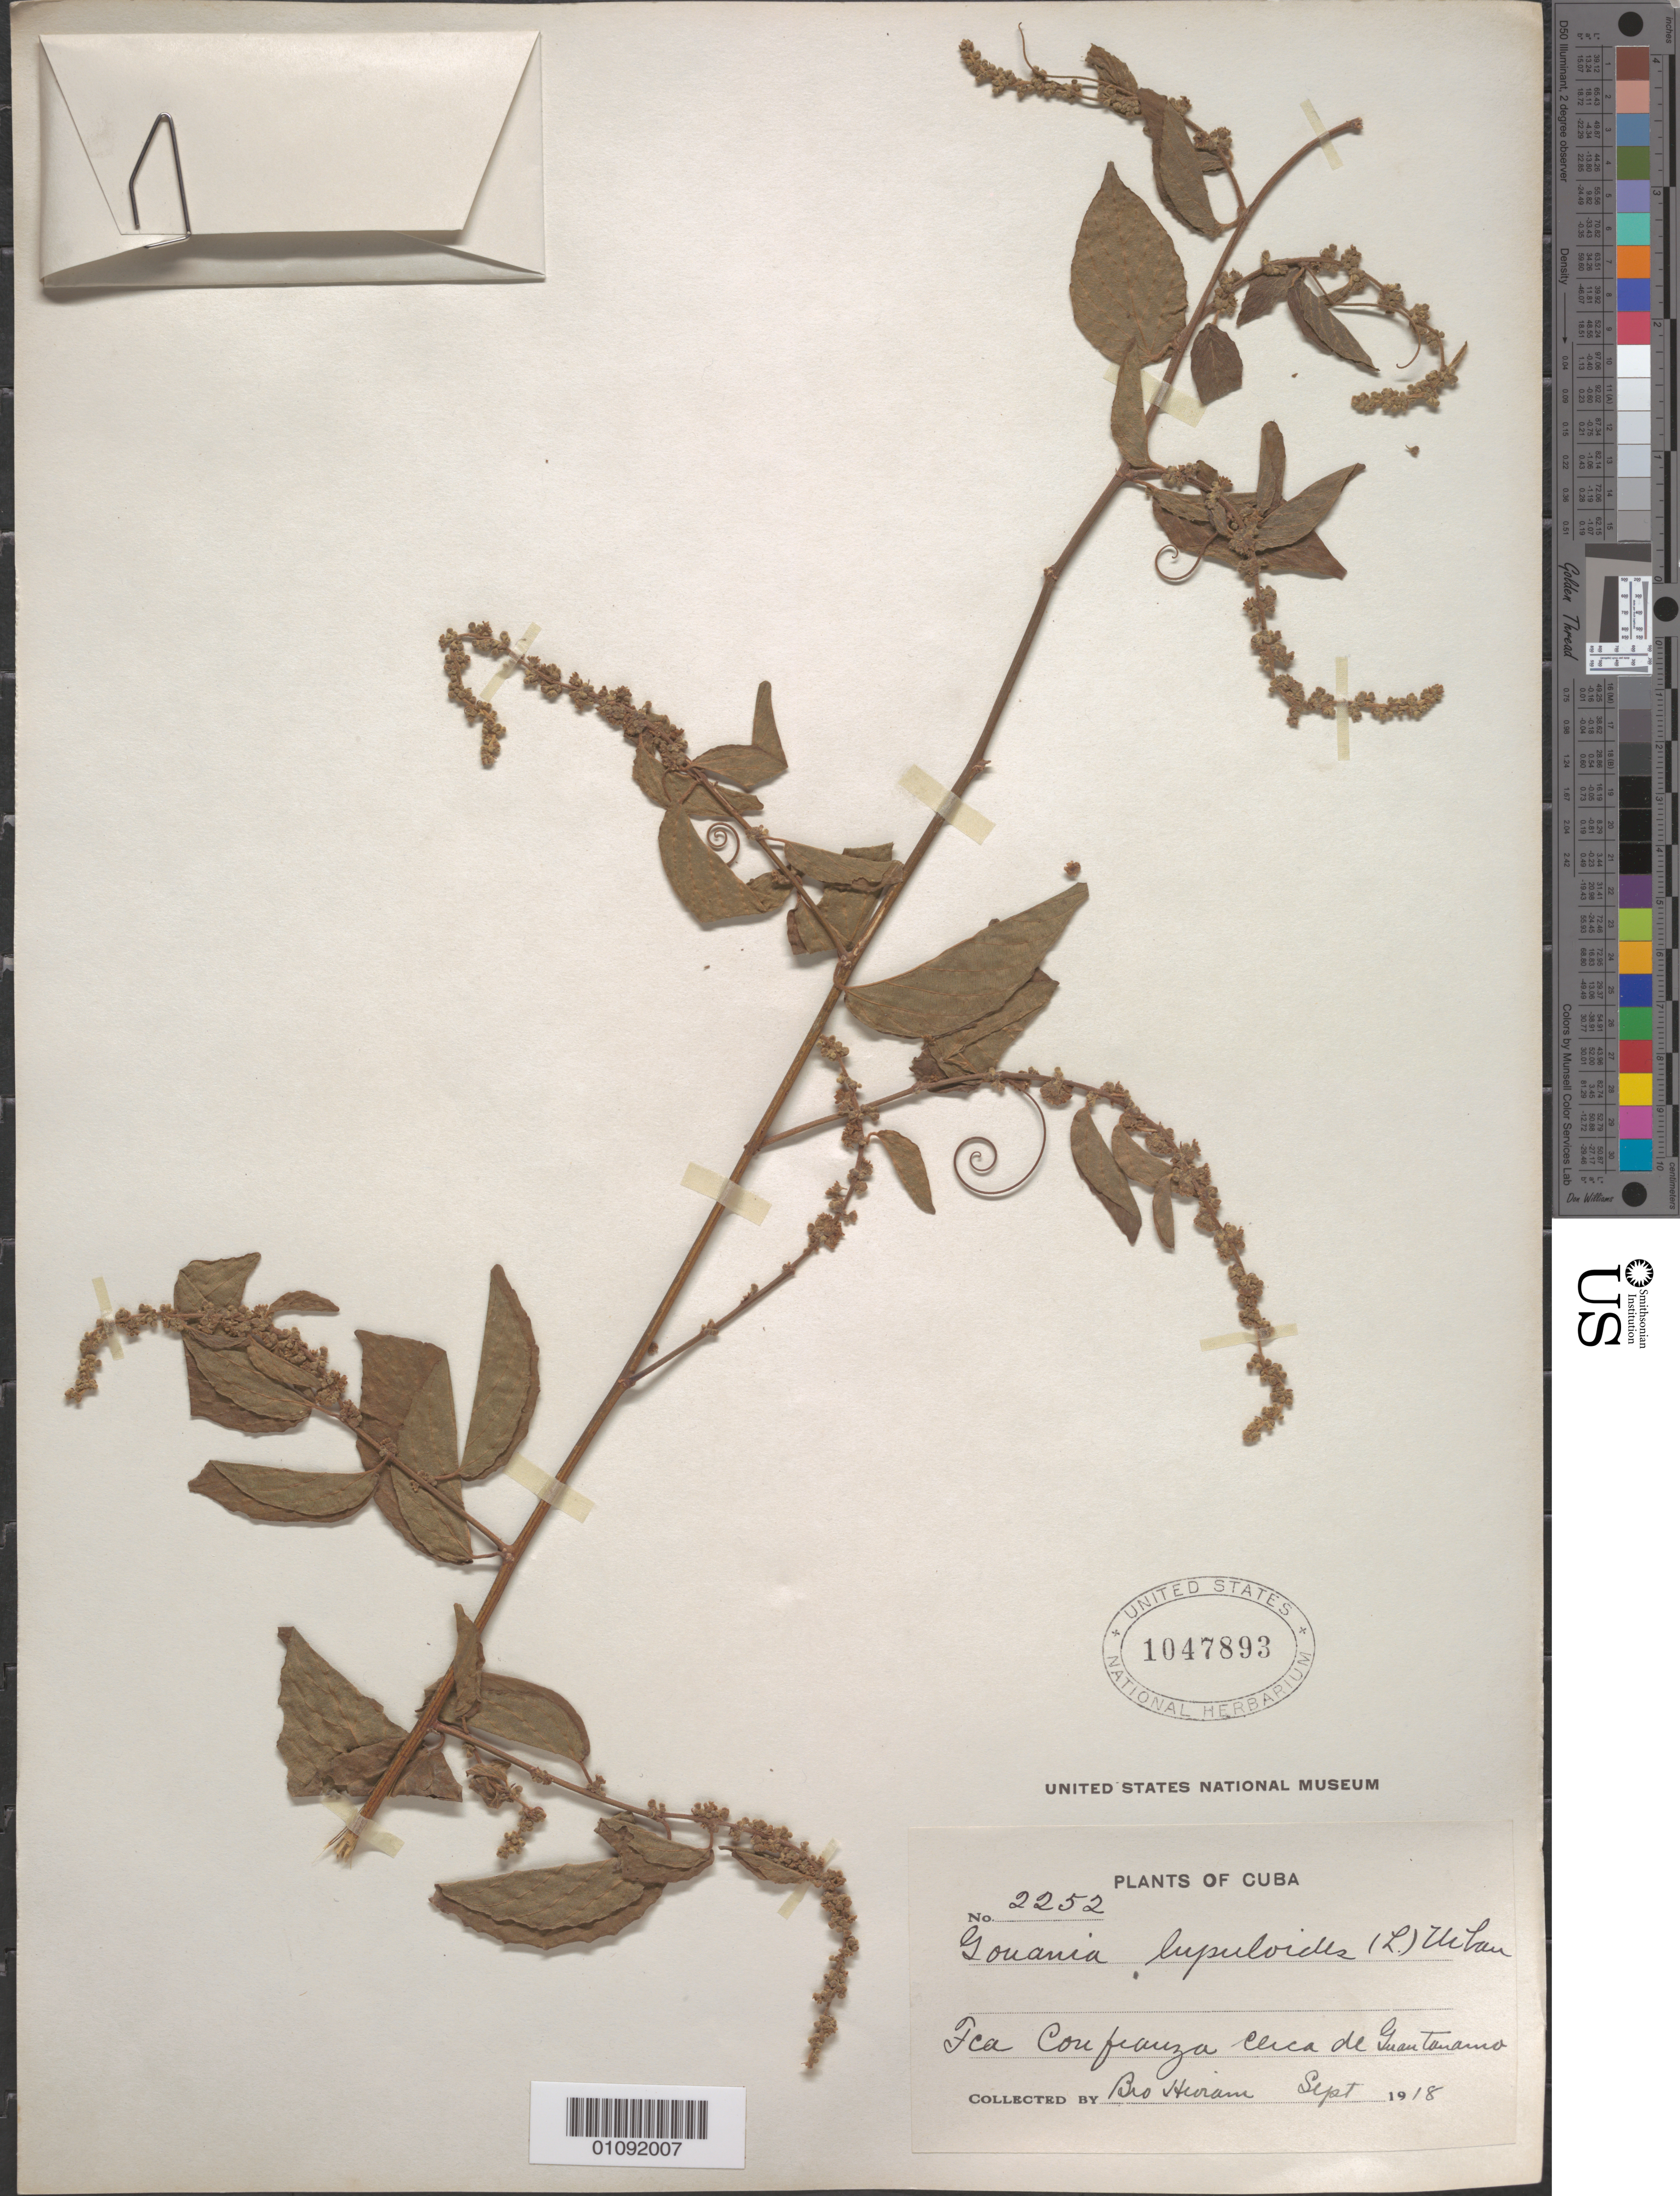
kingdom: Plantae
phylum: Tracheophyta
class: Magnoliopsida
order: Rosales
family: Rhamnaceae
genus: Gouania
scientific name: Gouania lupuloides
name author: (L.) Urb.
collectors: Bro. Hioram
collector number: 2252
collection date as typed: Sep 1918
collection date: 1918-09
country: Cuba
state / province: Guantánamo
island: Cuba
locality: (hard to read) Yea Coufranza cuca de Guantánamo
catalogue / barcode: US 1047893